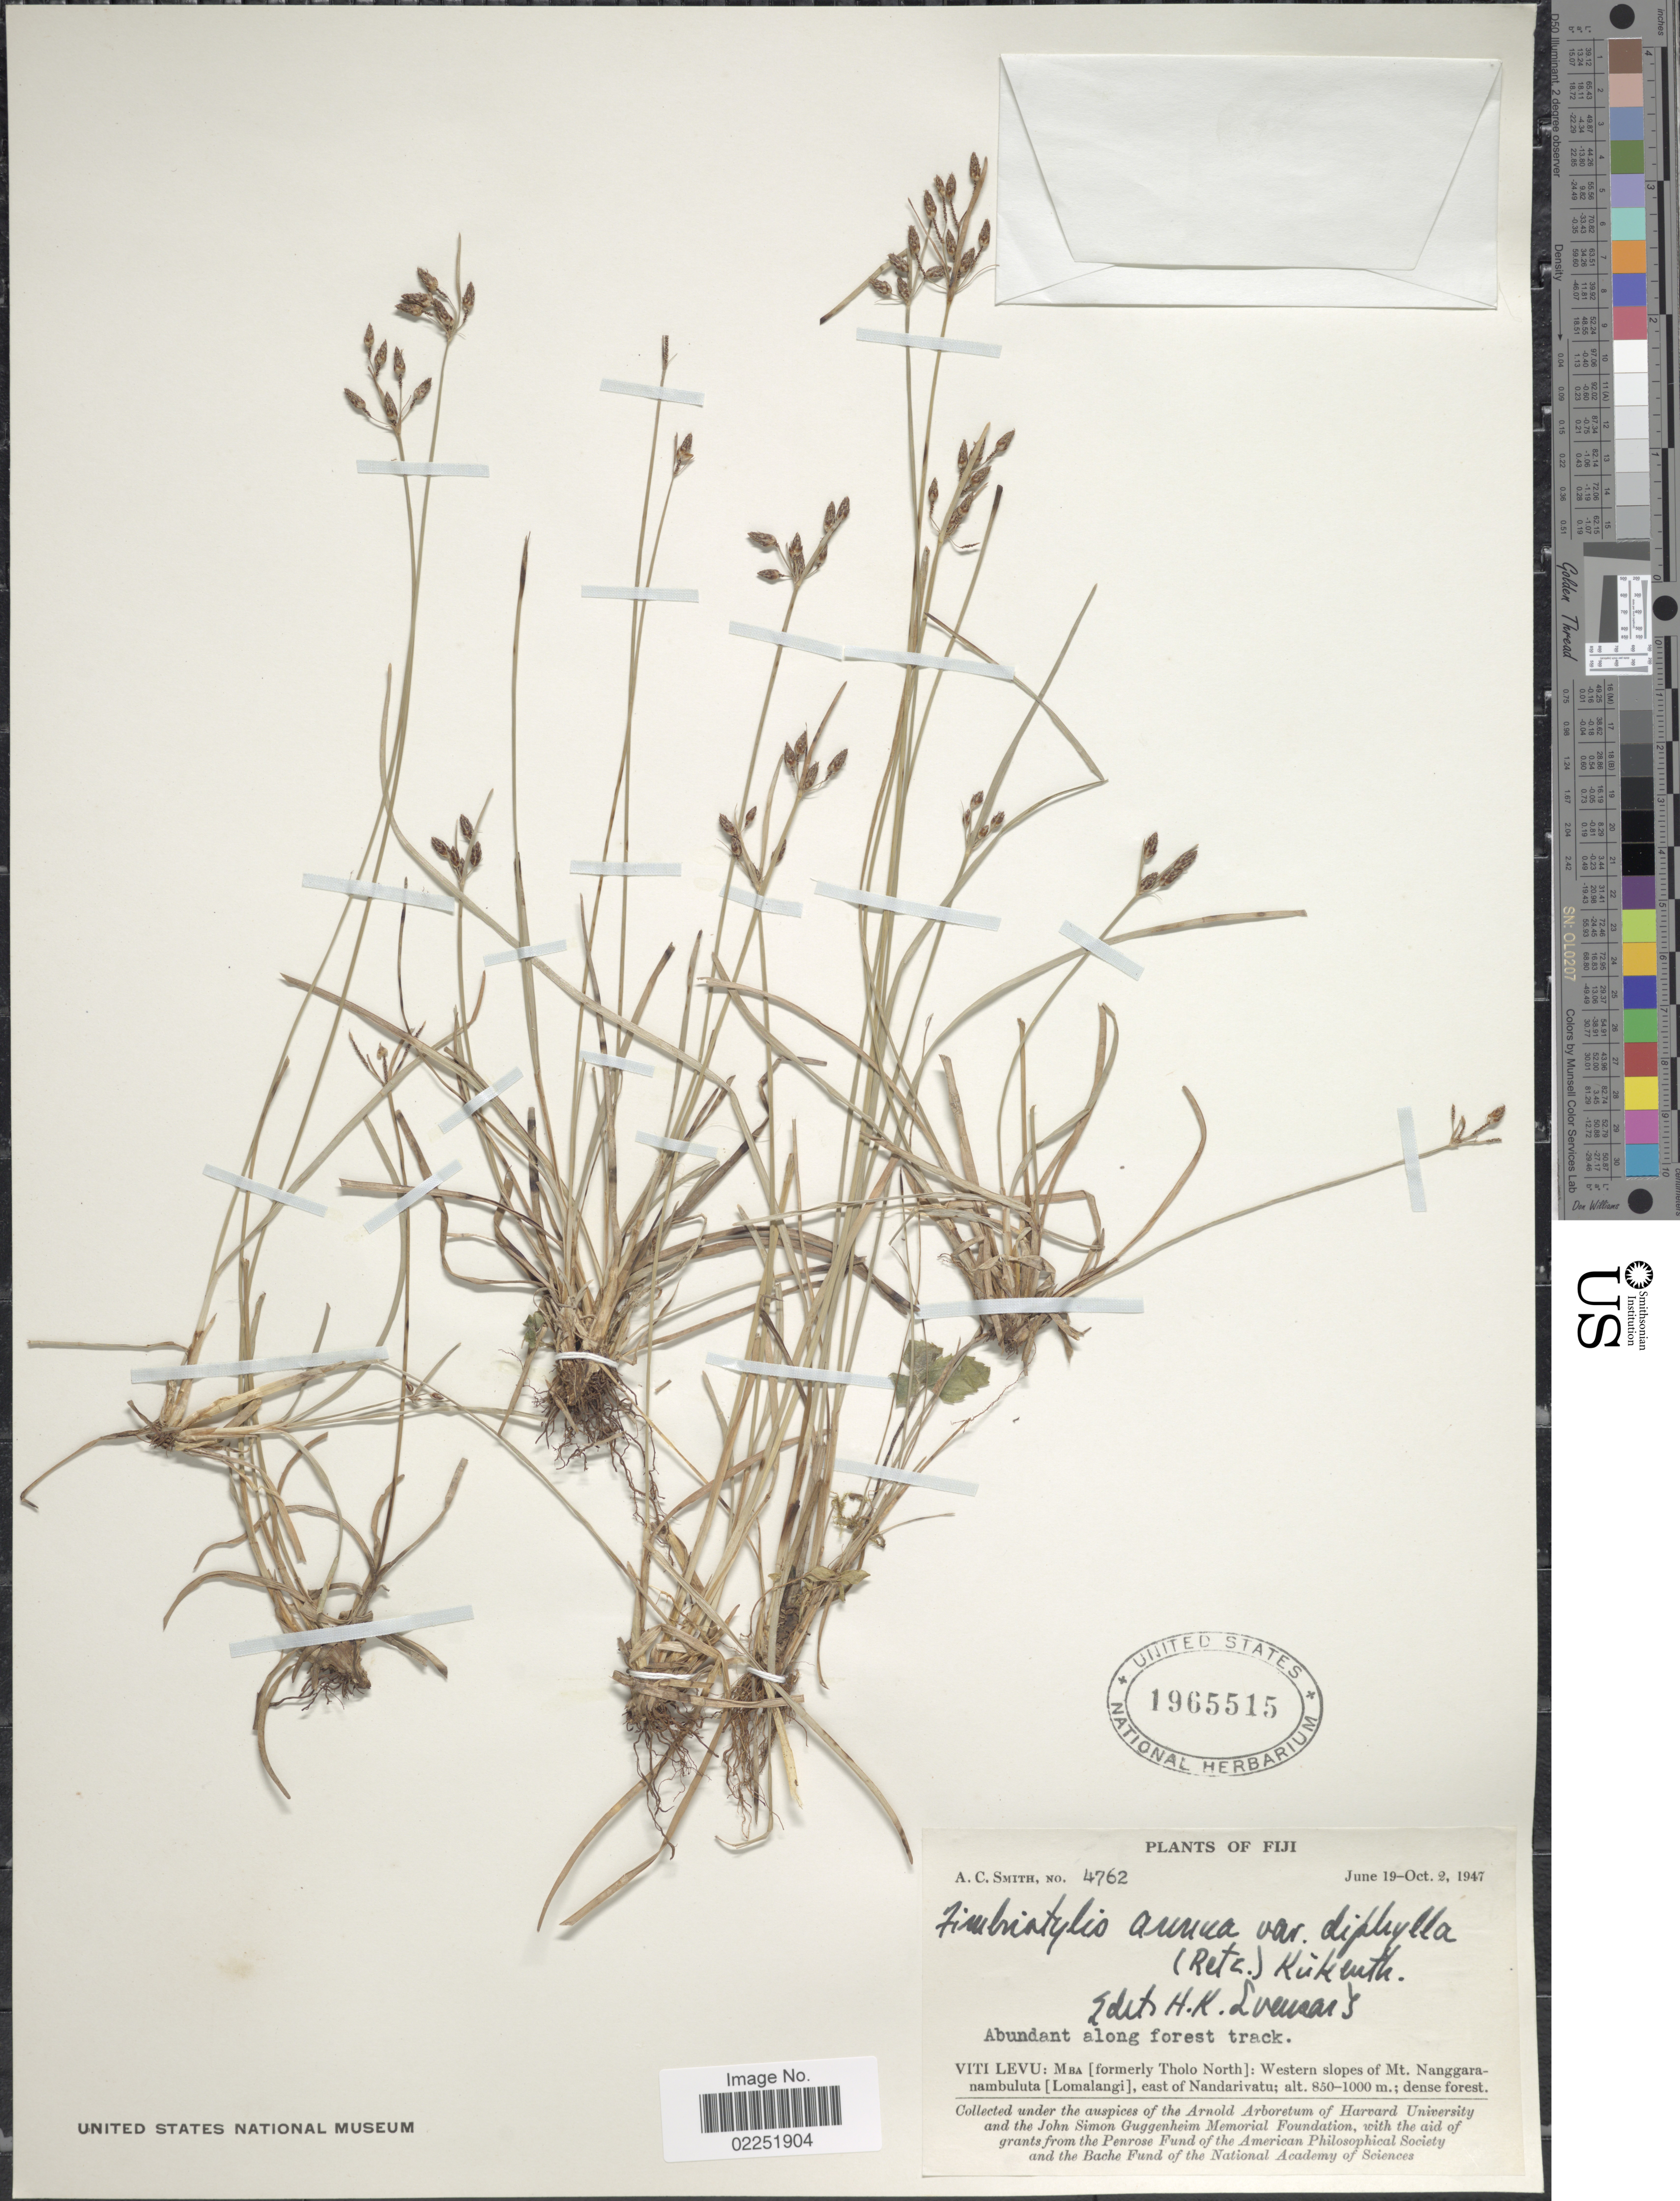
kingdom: Plantae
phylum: Tracheophyta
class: Liliopsida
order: Poales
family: Cyperaceae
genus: Fimbristylis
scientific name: Fimbristylis dichotoma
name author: (L.) Vahl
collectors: A. C. Smith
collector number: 4762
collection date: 1947-06-19/1947-10-02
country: Fiji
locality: Abundant along forest track, Viti Levu: MBA [formerly Tholo North] : Western slopes of Mt Nanggaranambuluta [Lomalangi], east of Nandarivatu;dense forest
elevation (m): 850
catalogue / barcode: US 1965515